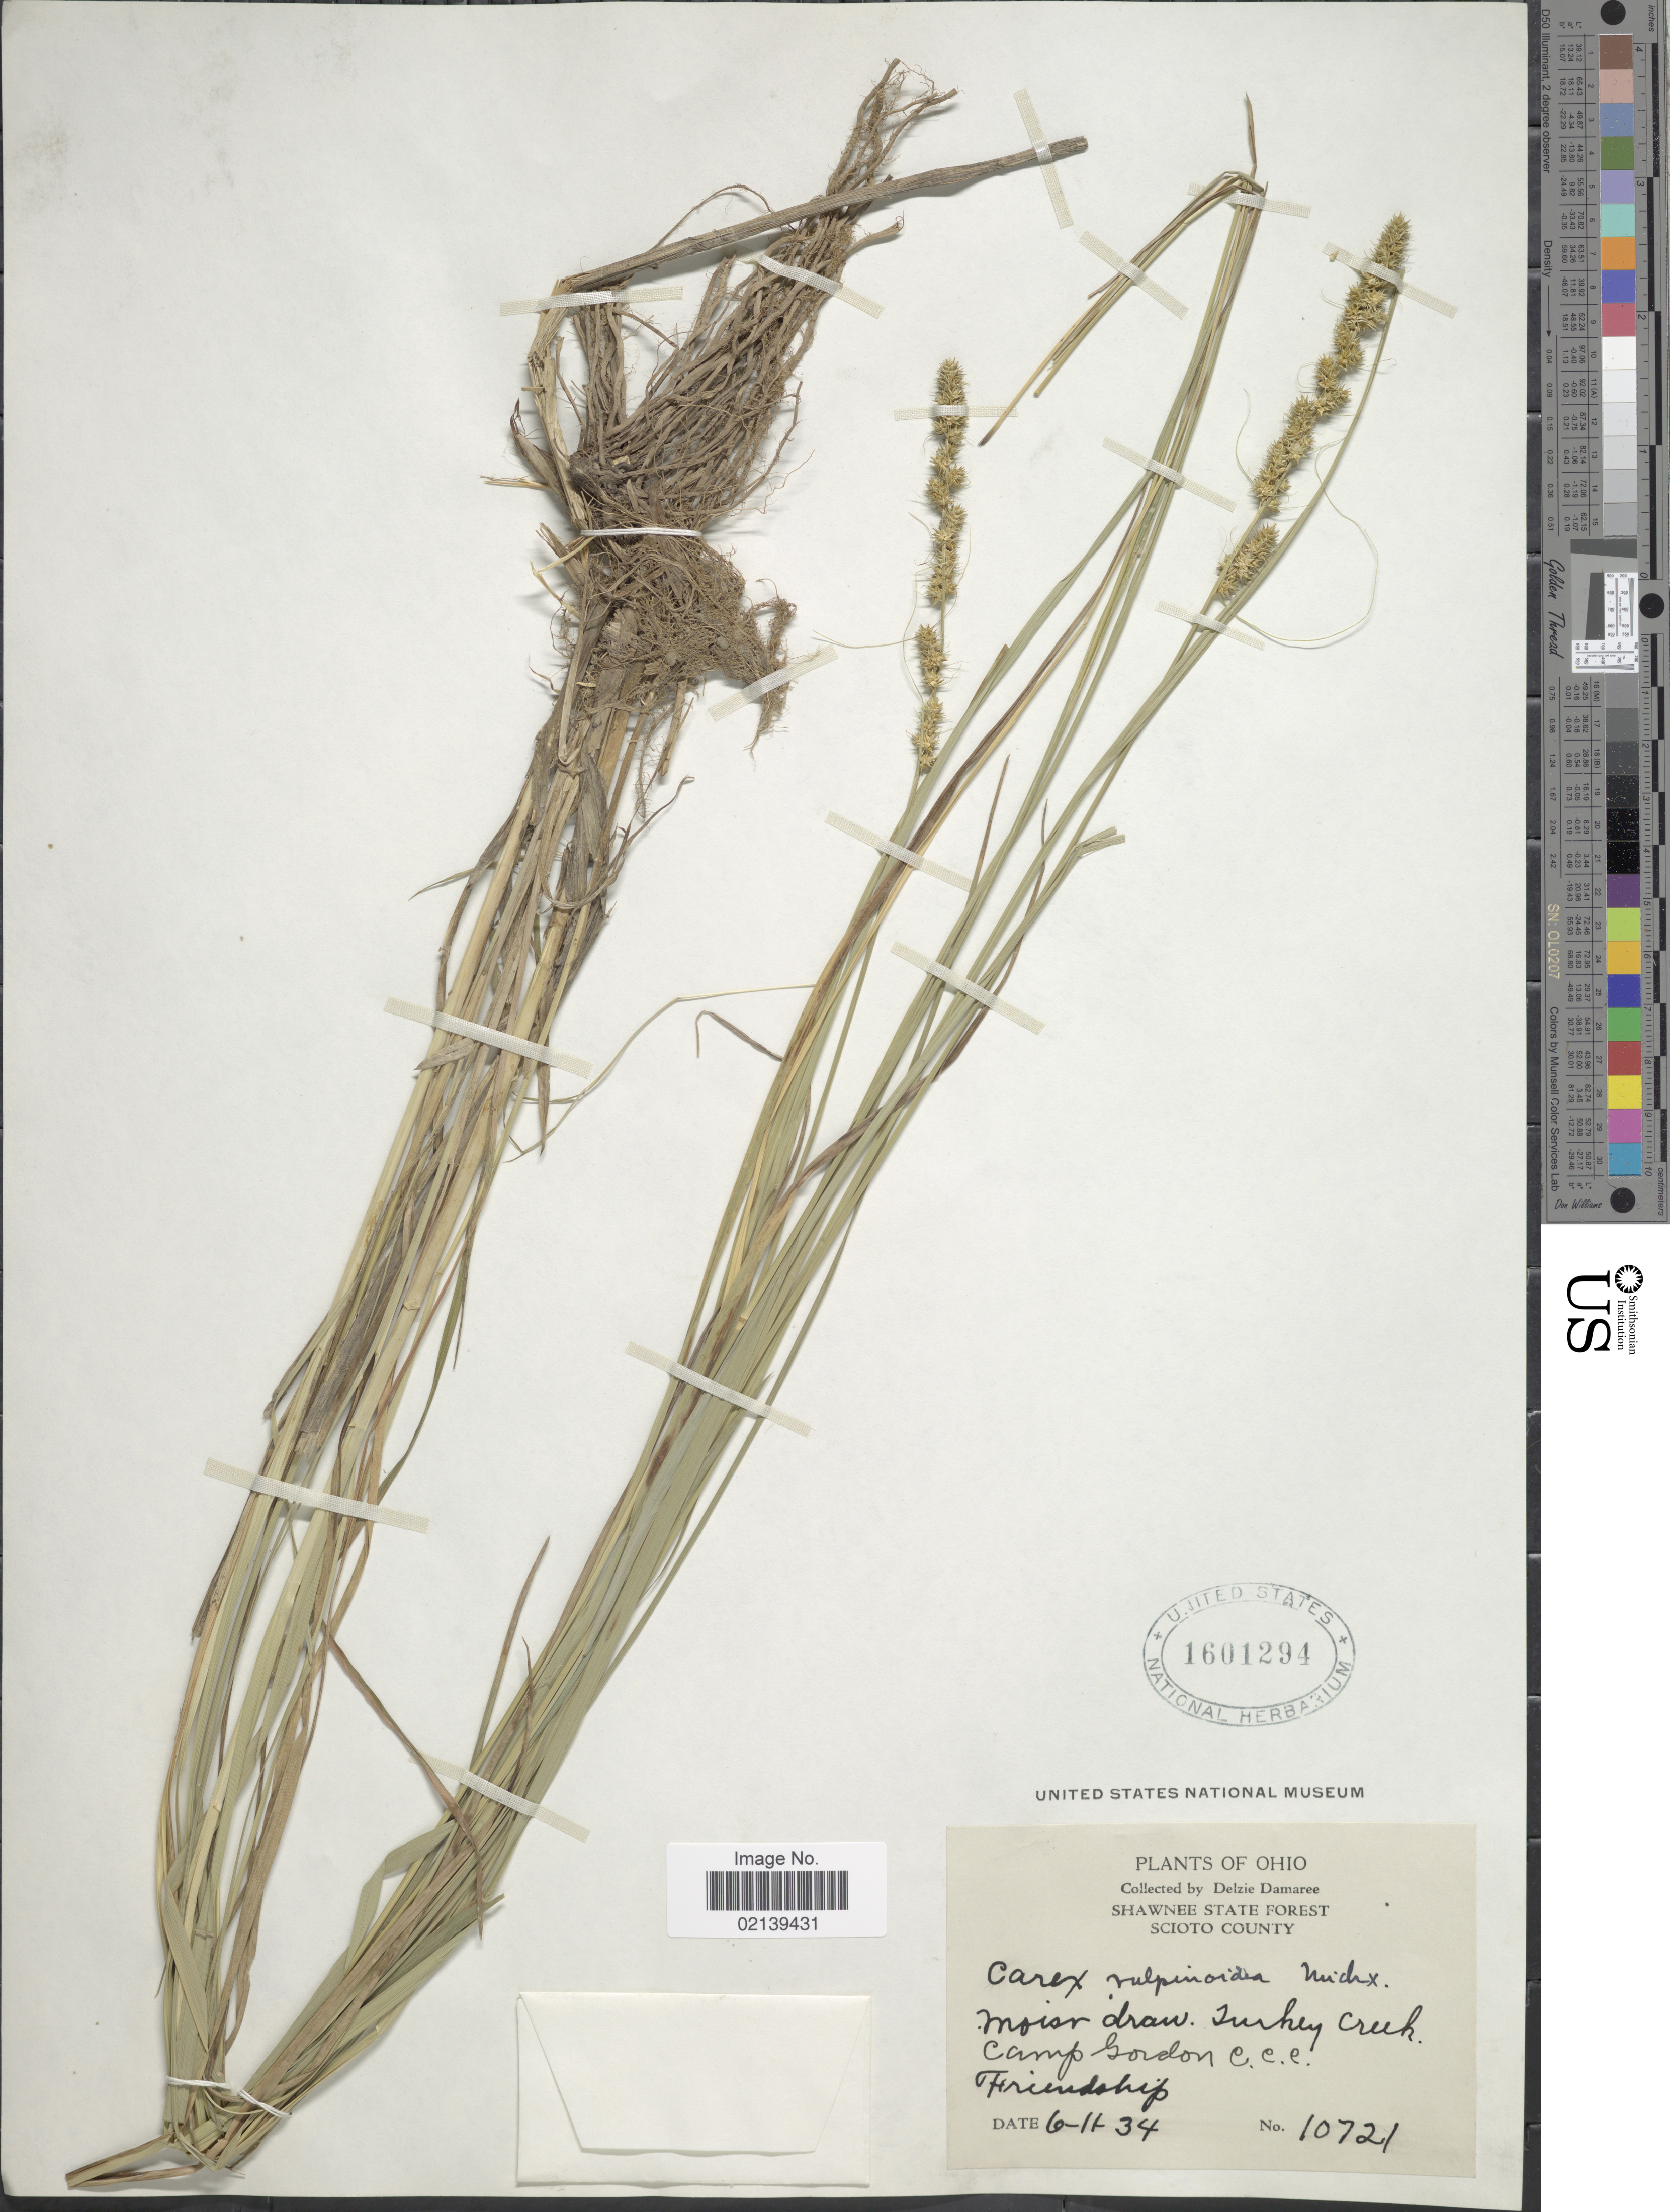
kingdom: Plantae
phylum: Tracheophyta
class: Liliopsida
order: Poales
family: Cyperaceae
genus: Carex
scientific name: Carex vulpinoidea Michx.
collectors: D. Demaree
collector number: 10721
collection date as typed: Transcribed d/m/y: 11/6/34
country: United States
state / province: Ohio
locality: Shawnee State Forest, Scioto County, Turkey Creek Camp Gordon C.C.C. Friendship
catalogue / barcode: US 1601294